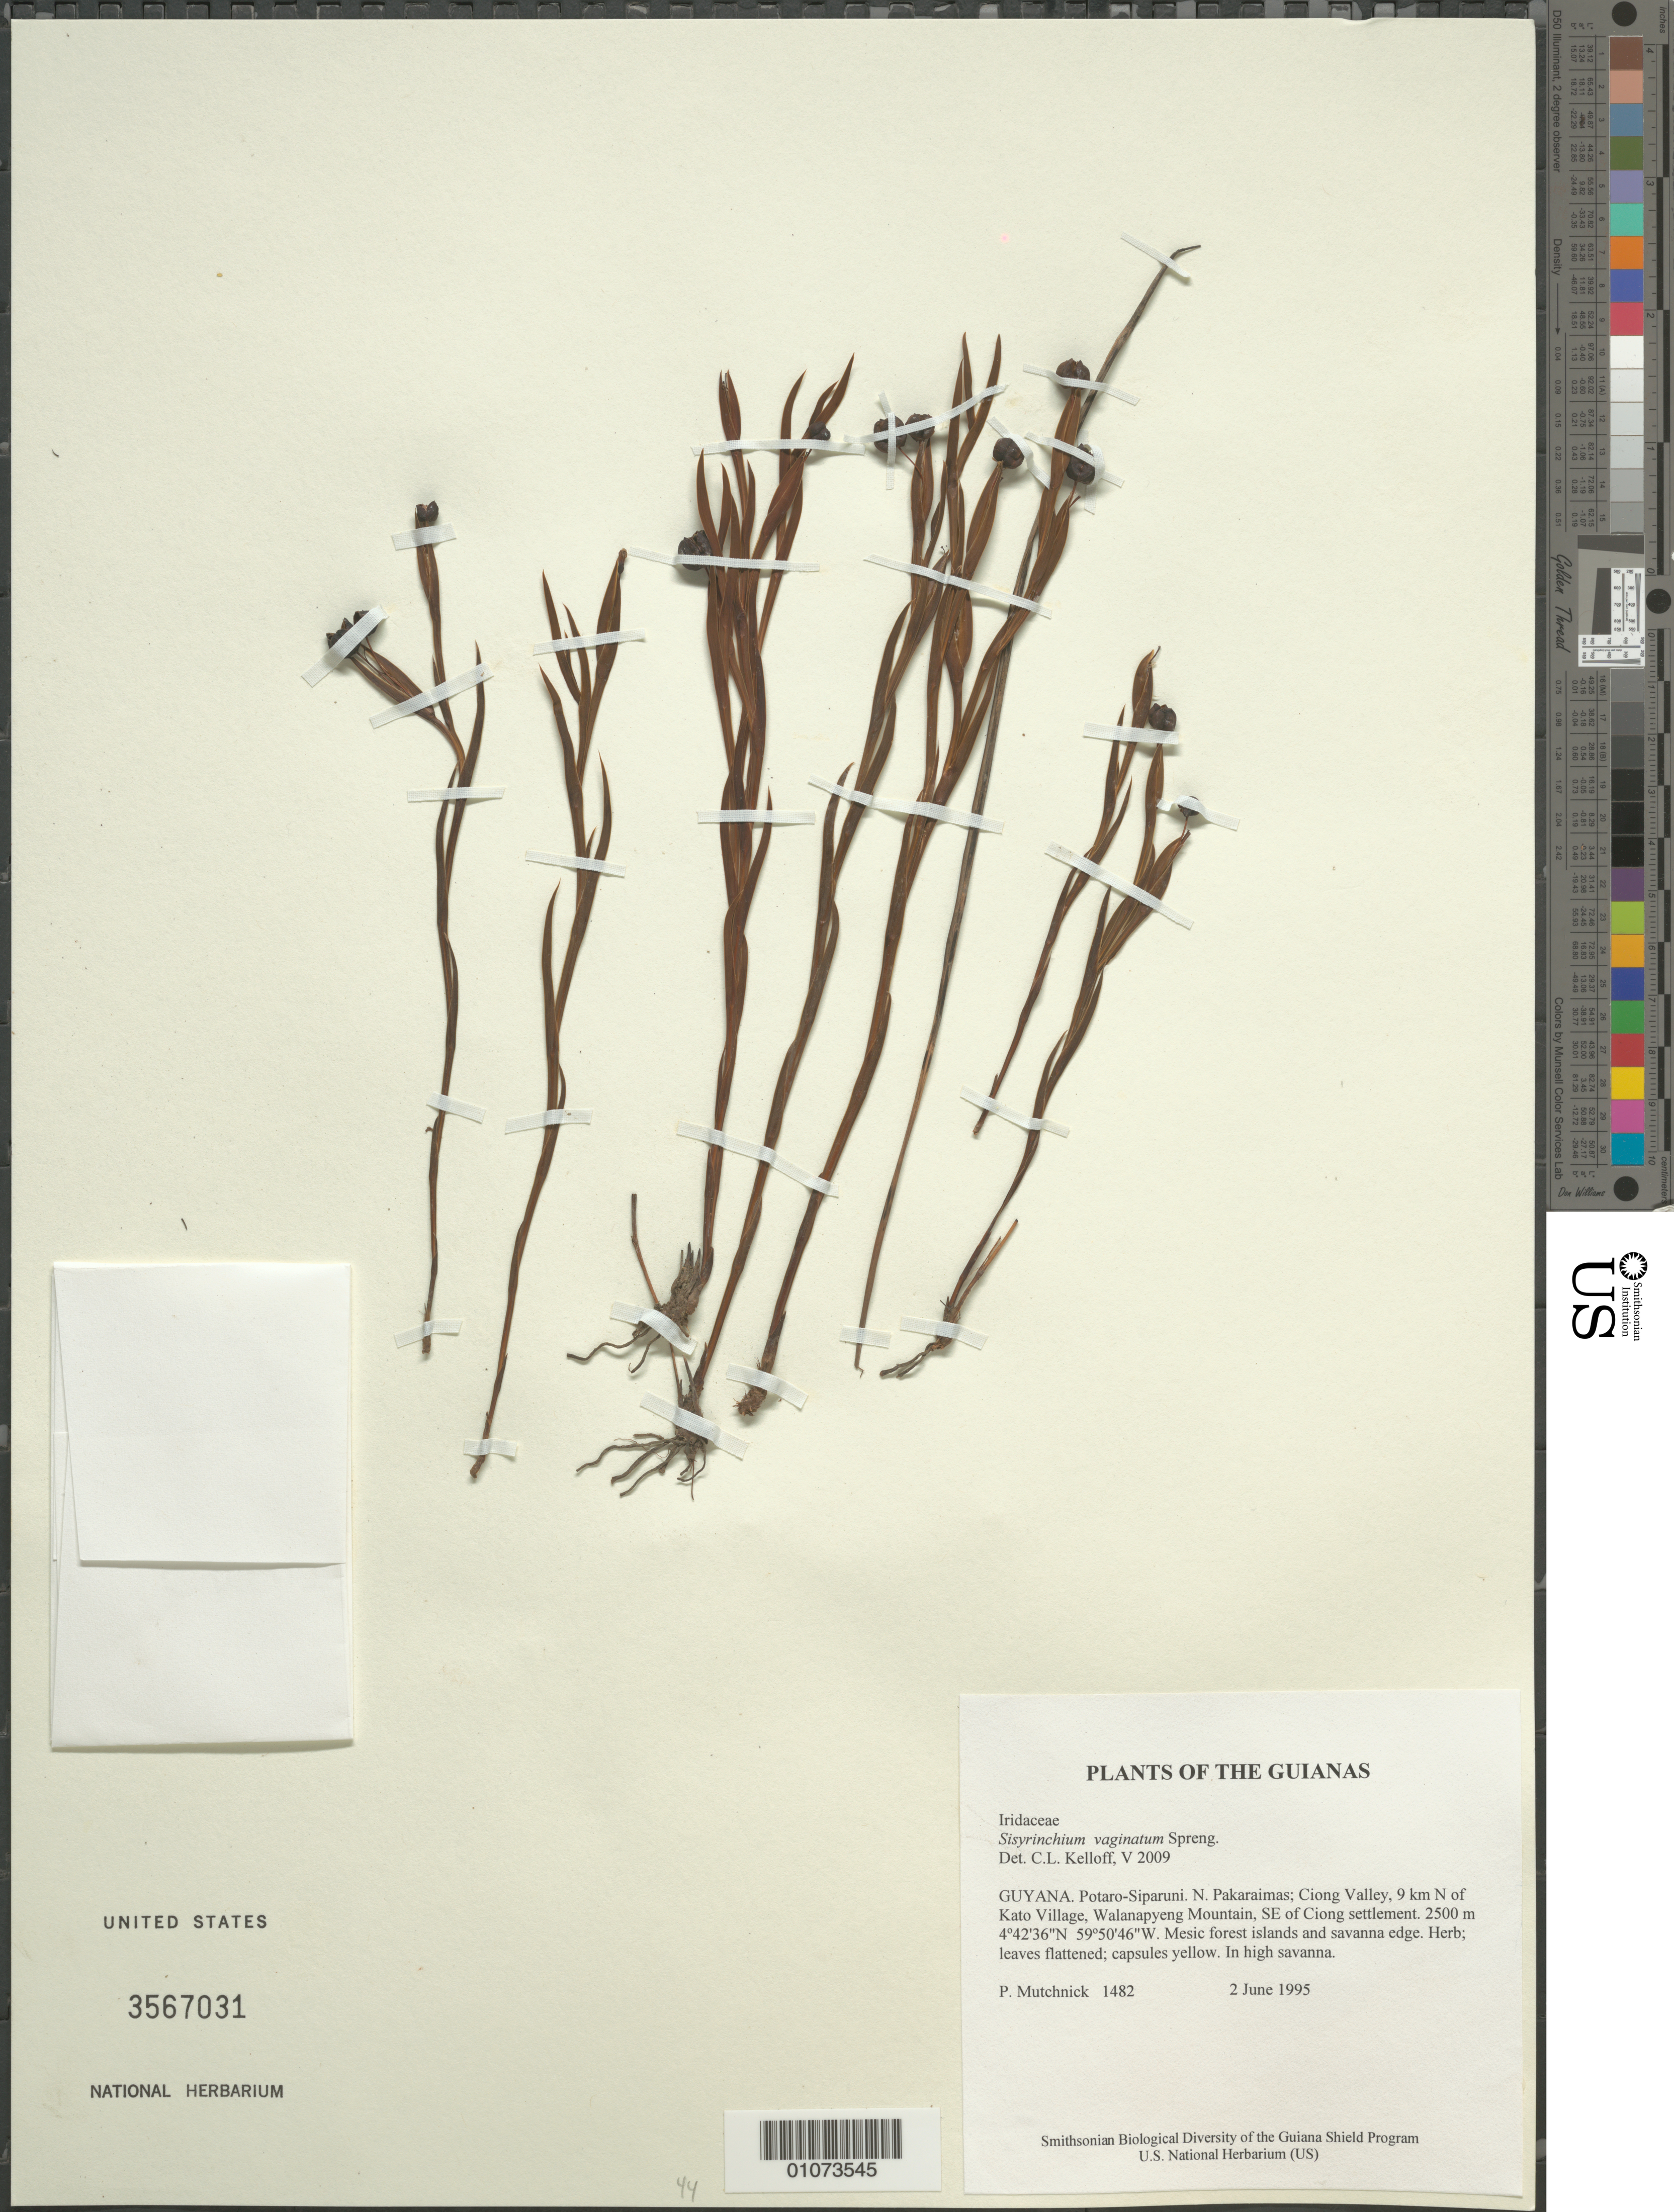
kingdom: Plantae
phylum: Tracheophyta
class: Liliopsida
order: Asparagales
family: Iridaceae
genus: Sisyrinchium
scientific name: Sisyrinchium vaginatum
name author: Spreng.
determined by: Kelloff, Carol L., (US), Smithsonian Institution - National Museum of Natural History (UNITED STATES)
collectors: P. Mutchnick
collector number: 1482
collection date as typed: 2 June 1995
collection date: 1995-06-02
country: Guyana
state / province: Potaro-Siparuni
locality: N. Pakaraimas; Ciong Valley, 9 km N of Kato Village, Walanapyeng Mountain, SE of Ciong settlement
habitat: Mesic forest islands and savanna edge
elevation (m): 2500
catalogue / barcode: US 3567031